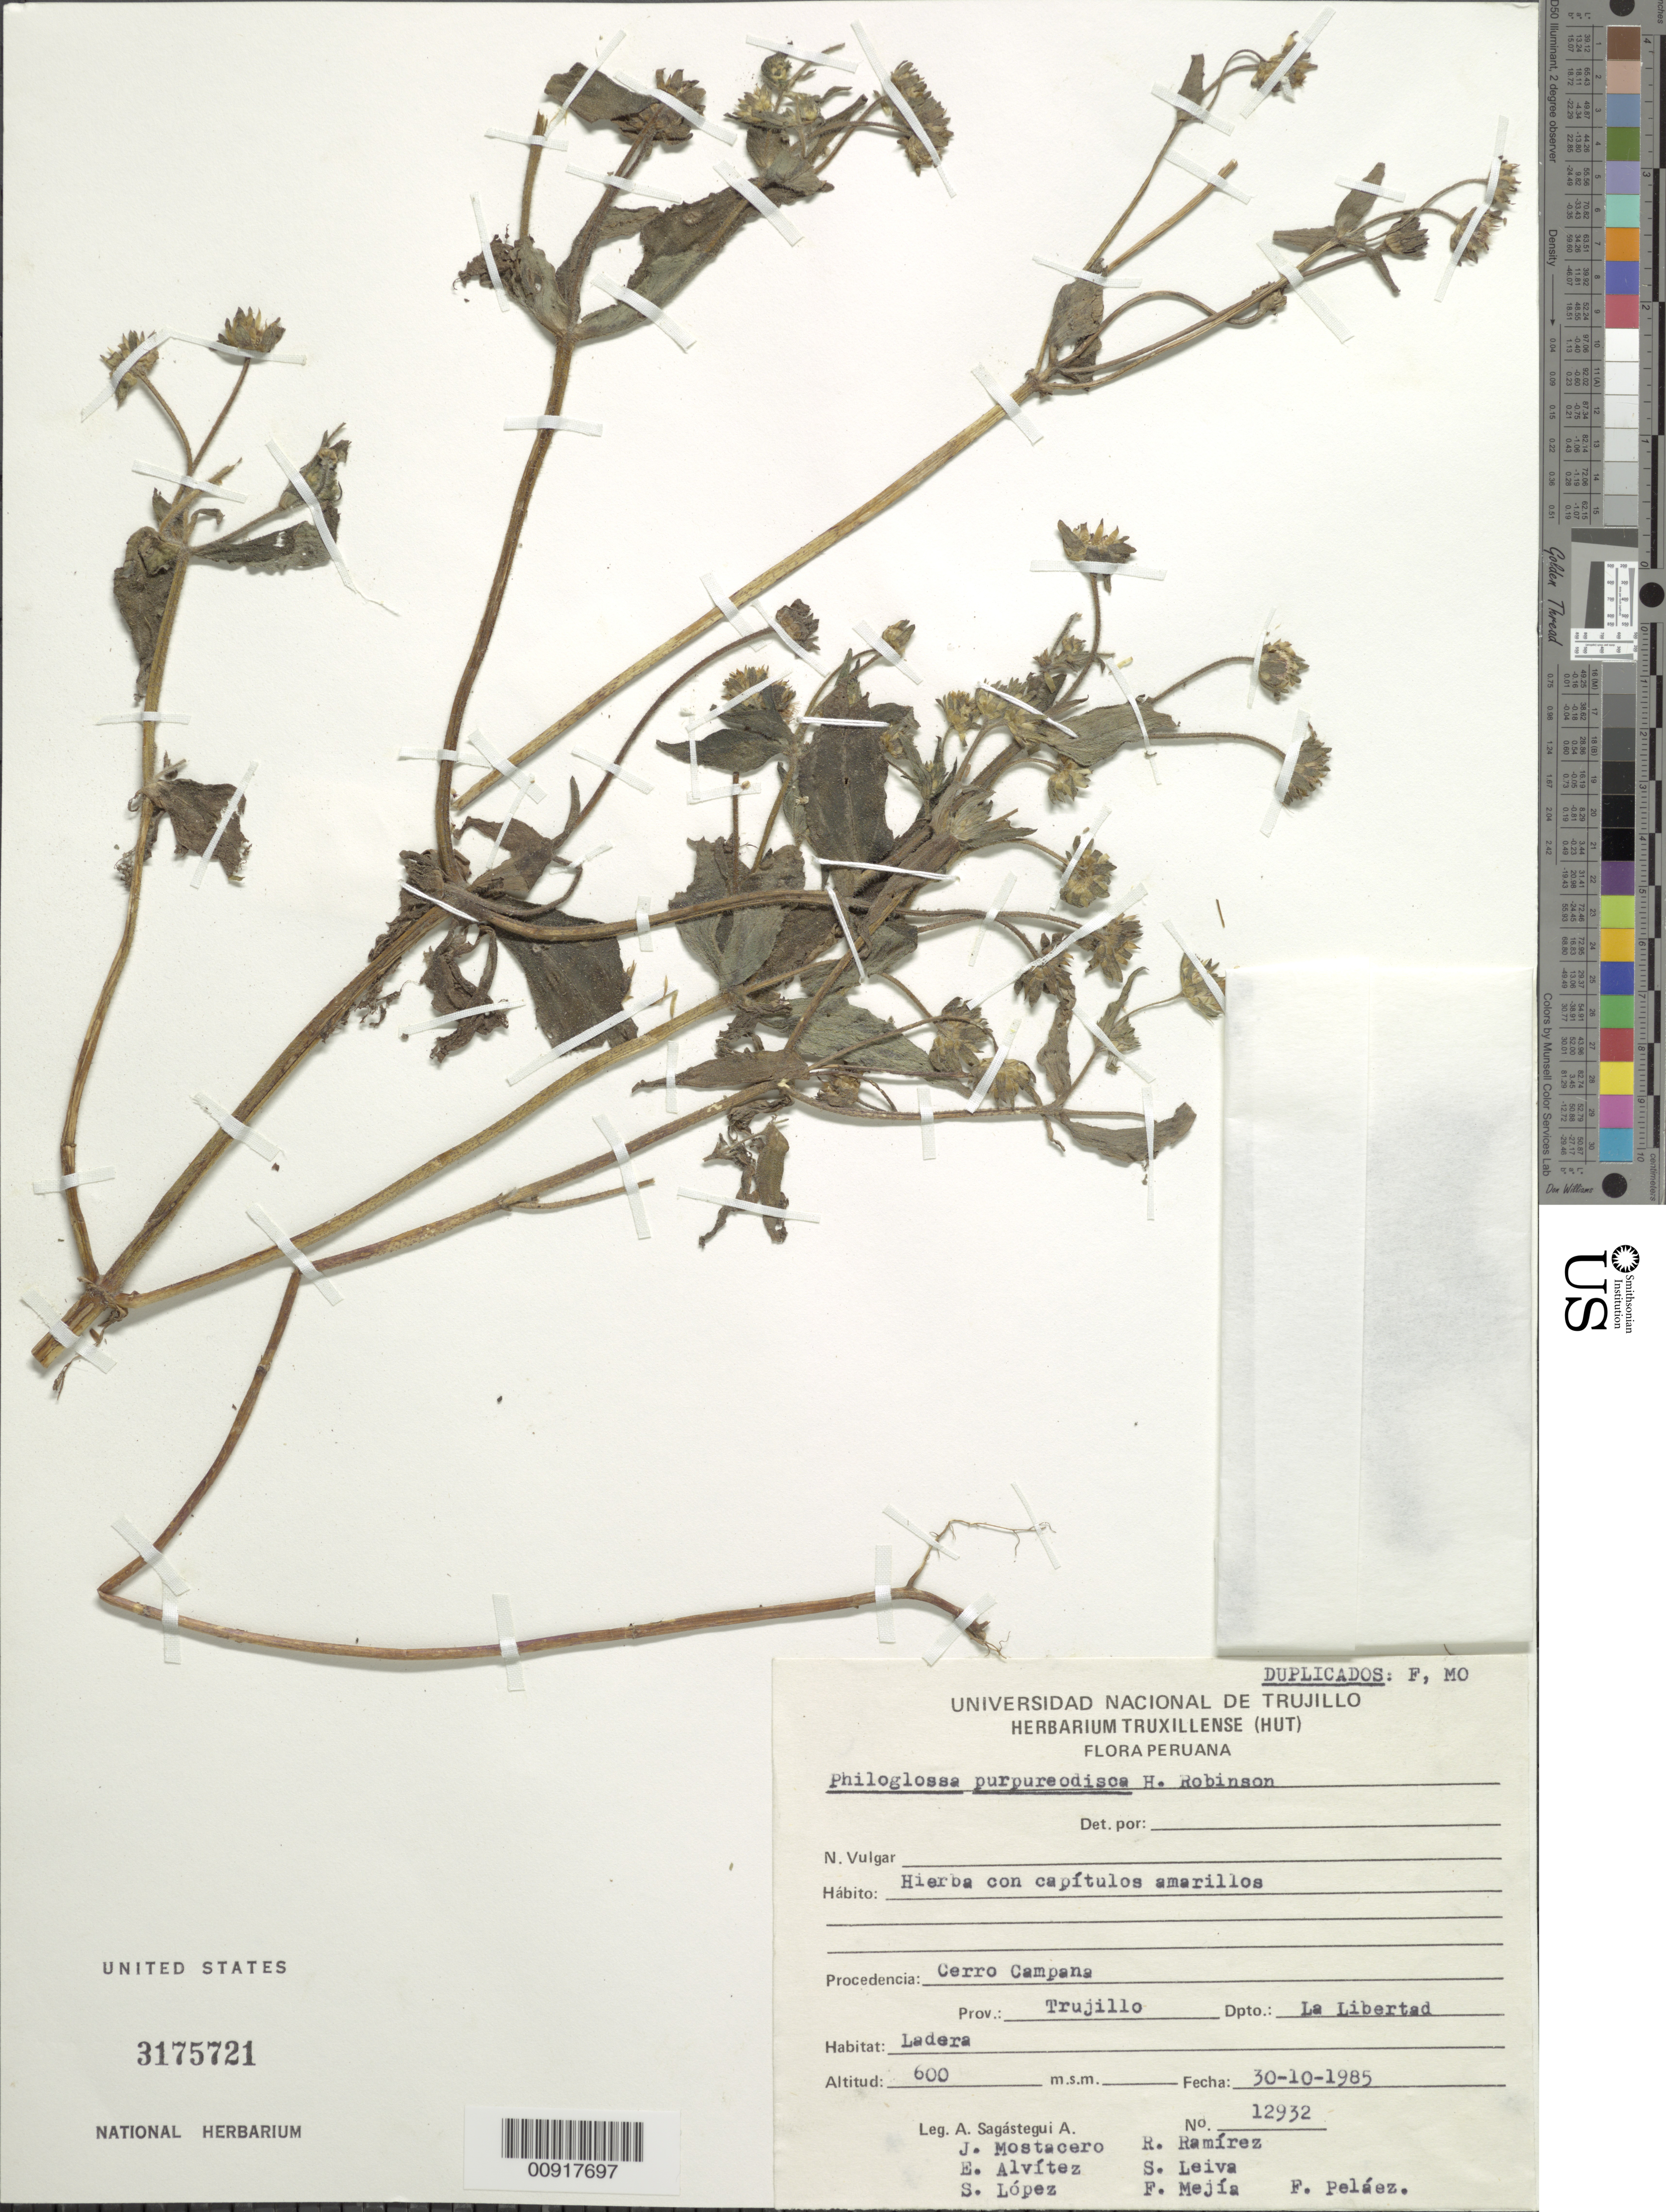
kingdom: Plantae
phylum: Tracheophyta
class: Magnoliopsida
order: Asterales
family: Asteraceae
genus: Philoglossa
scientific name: Philoglossa peruviana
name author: DC.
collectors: A. Sagástegui A., J. Mostacero, E. Alvitez I., S. Lopez, R. Ramirez, S. Leiva, F. Mejia & F. Pelaez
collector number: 12932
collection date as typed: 30 October 1985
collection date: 1985-10-30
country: Peru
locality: Prov. Trujillo, Dpto La Libertad, Cerro Campana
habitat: Ladera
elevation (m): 600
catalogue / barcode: US 3175721